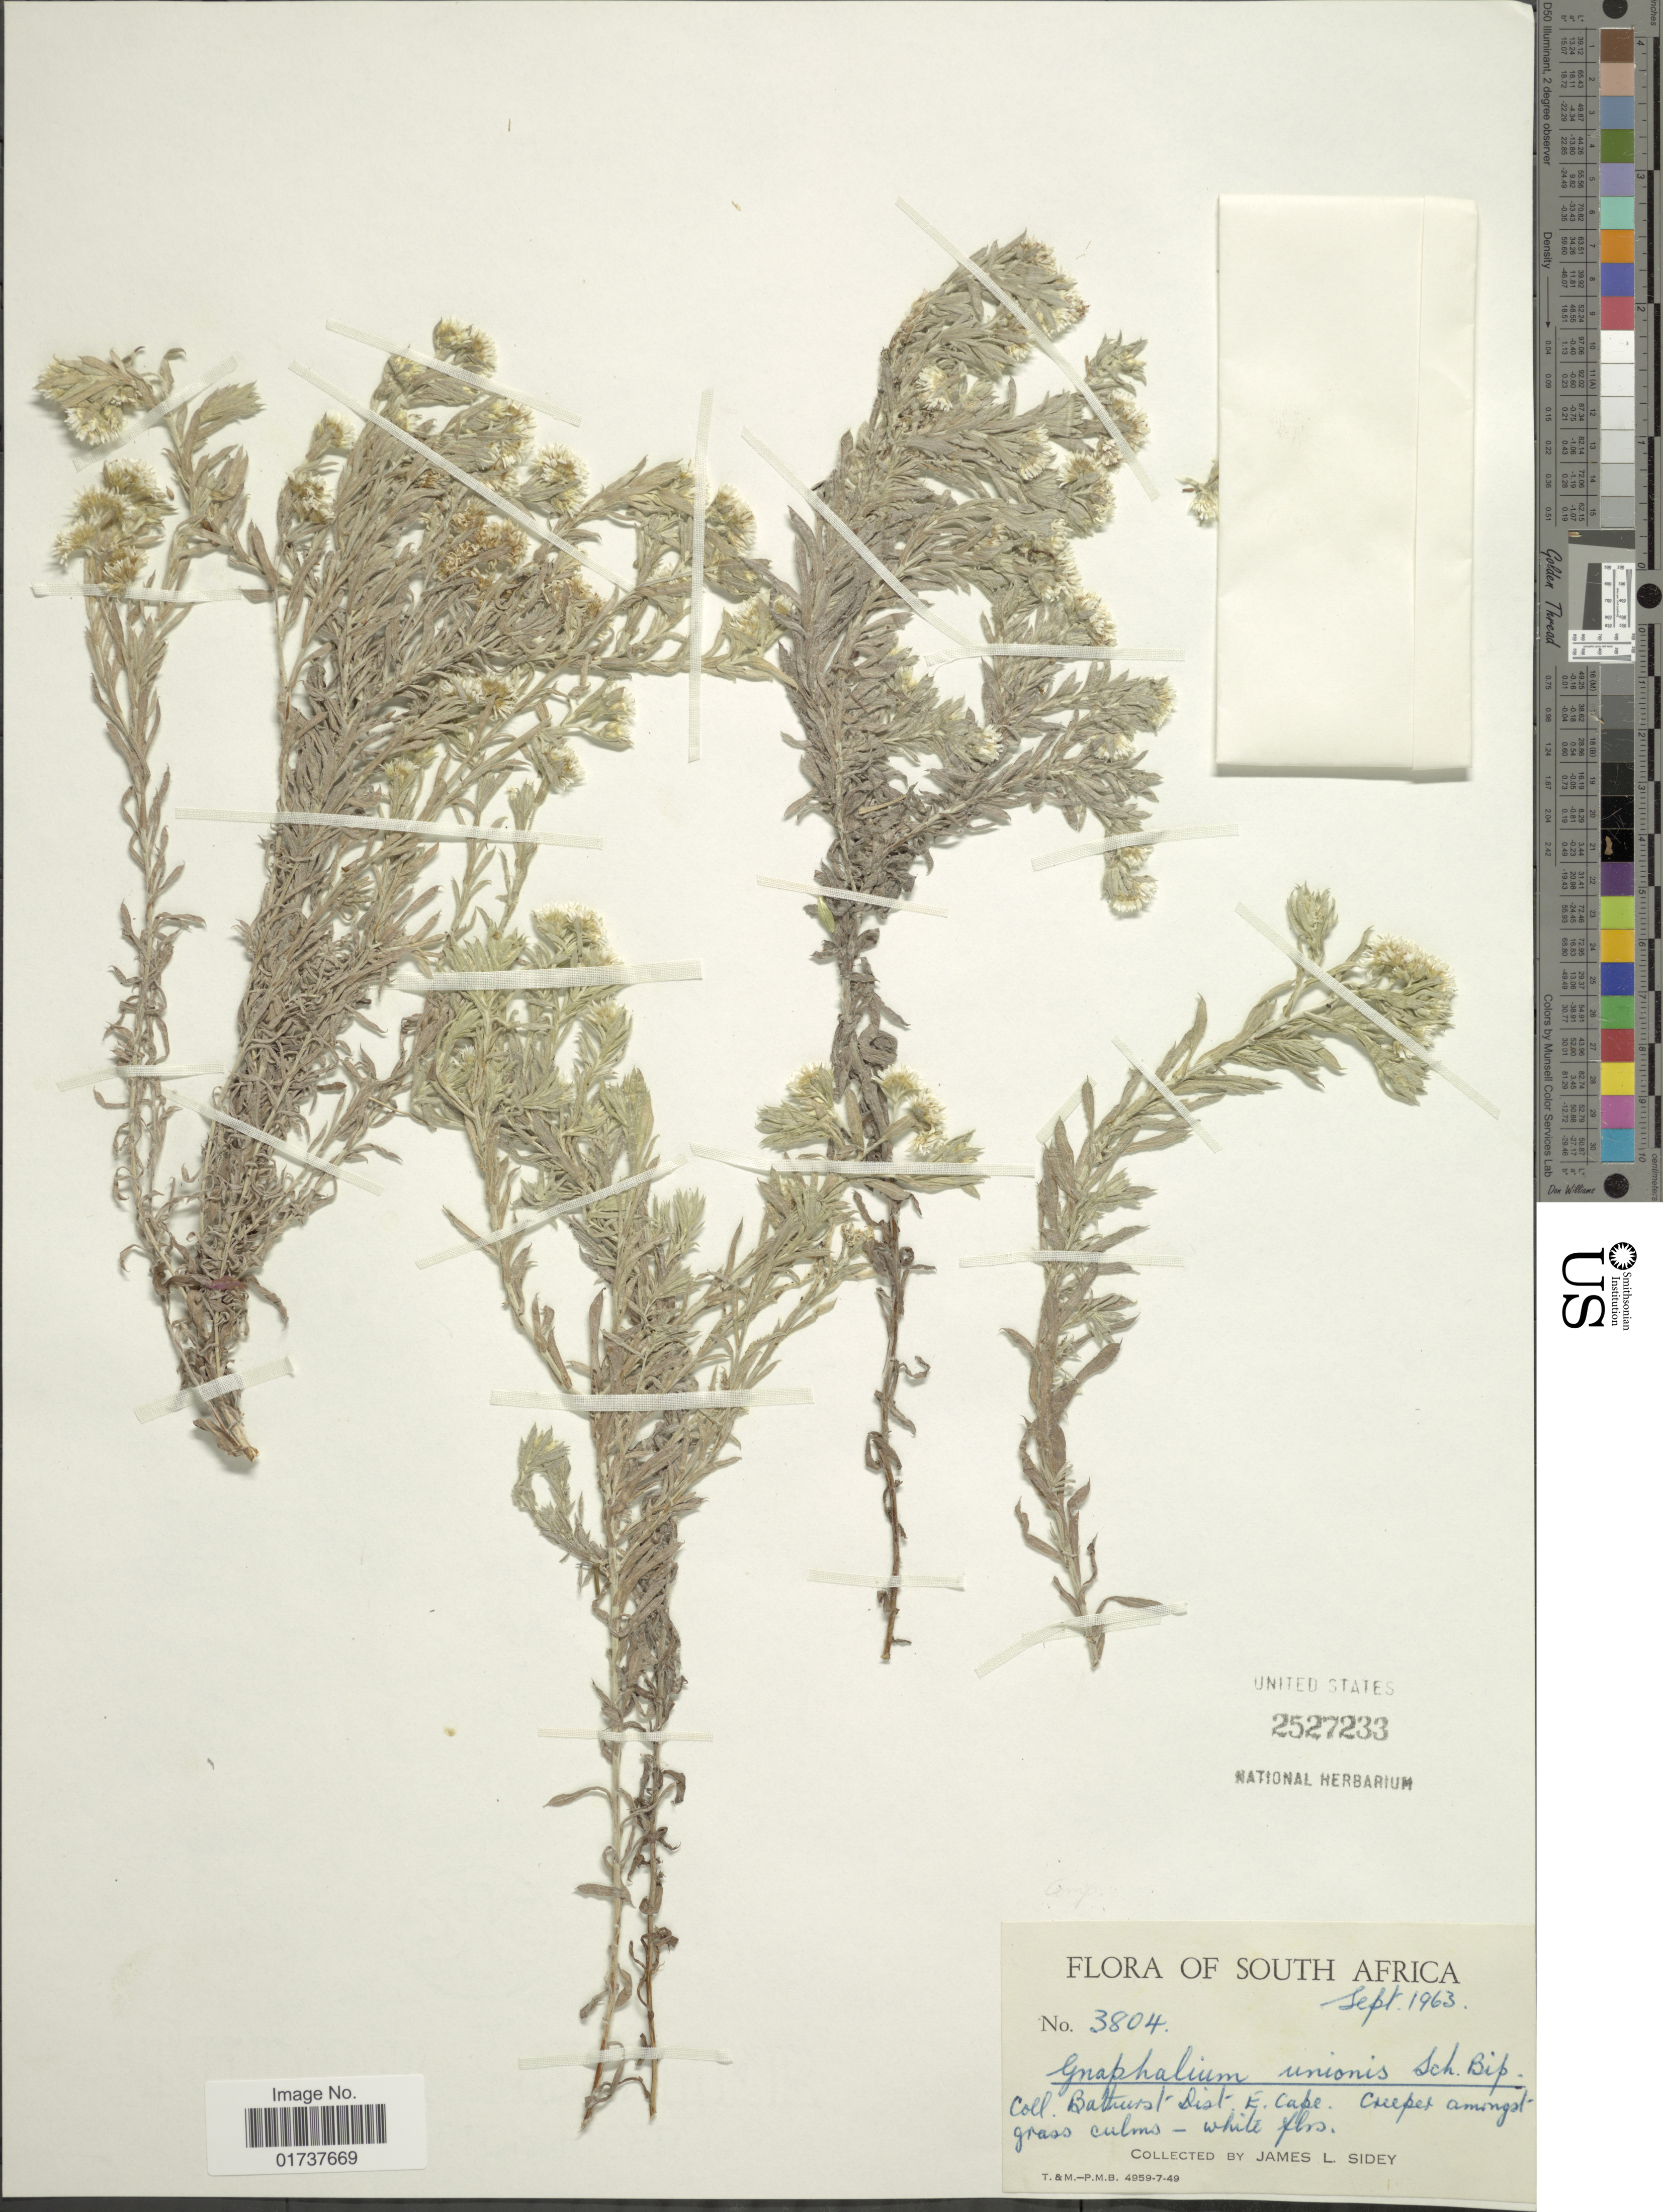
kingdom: Plantae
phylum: Tracheophyta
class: Magnoliopsida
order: Asterales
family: Asteraceae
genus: Gnaphalium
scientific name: Gnaphalium unionis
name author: Sch. Bip. ex Oliv. & Hiern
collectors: J. L. Sidey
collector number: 3804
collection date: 1963-09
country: South Africa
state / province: Eastern Cape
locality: Bathurst Dist., E. Cape., Creeper amongst grass culm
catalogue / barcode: US 2527233